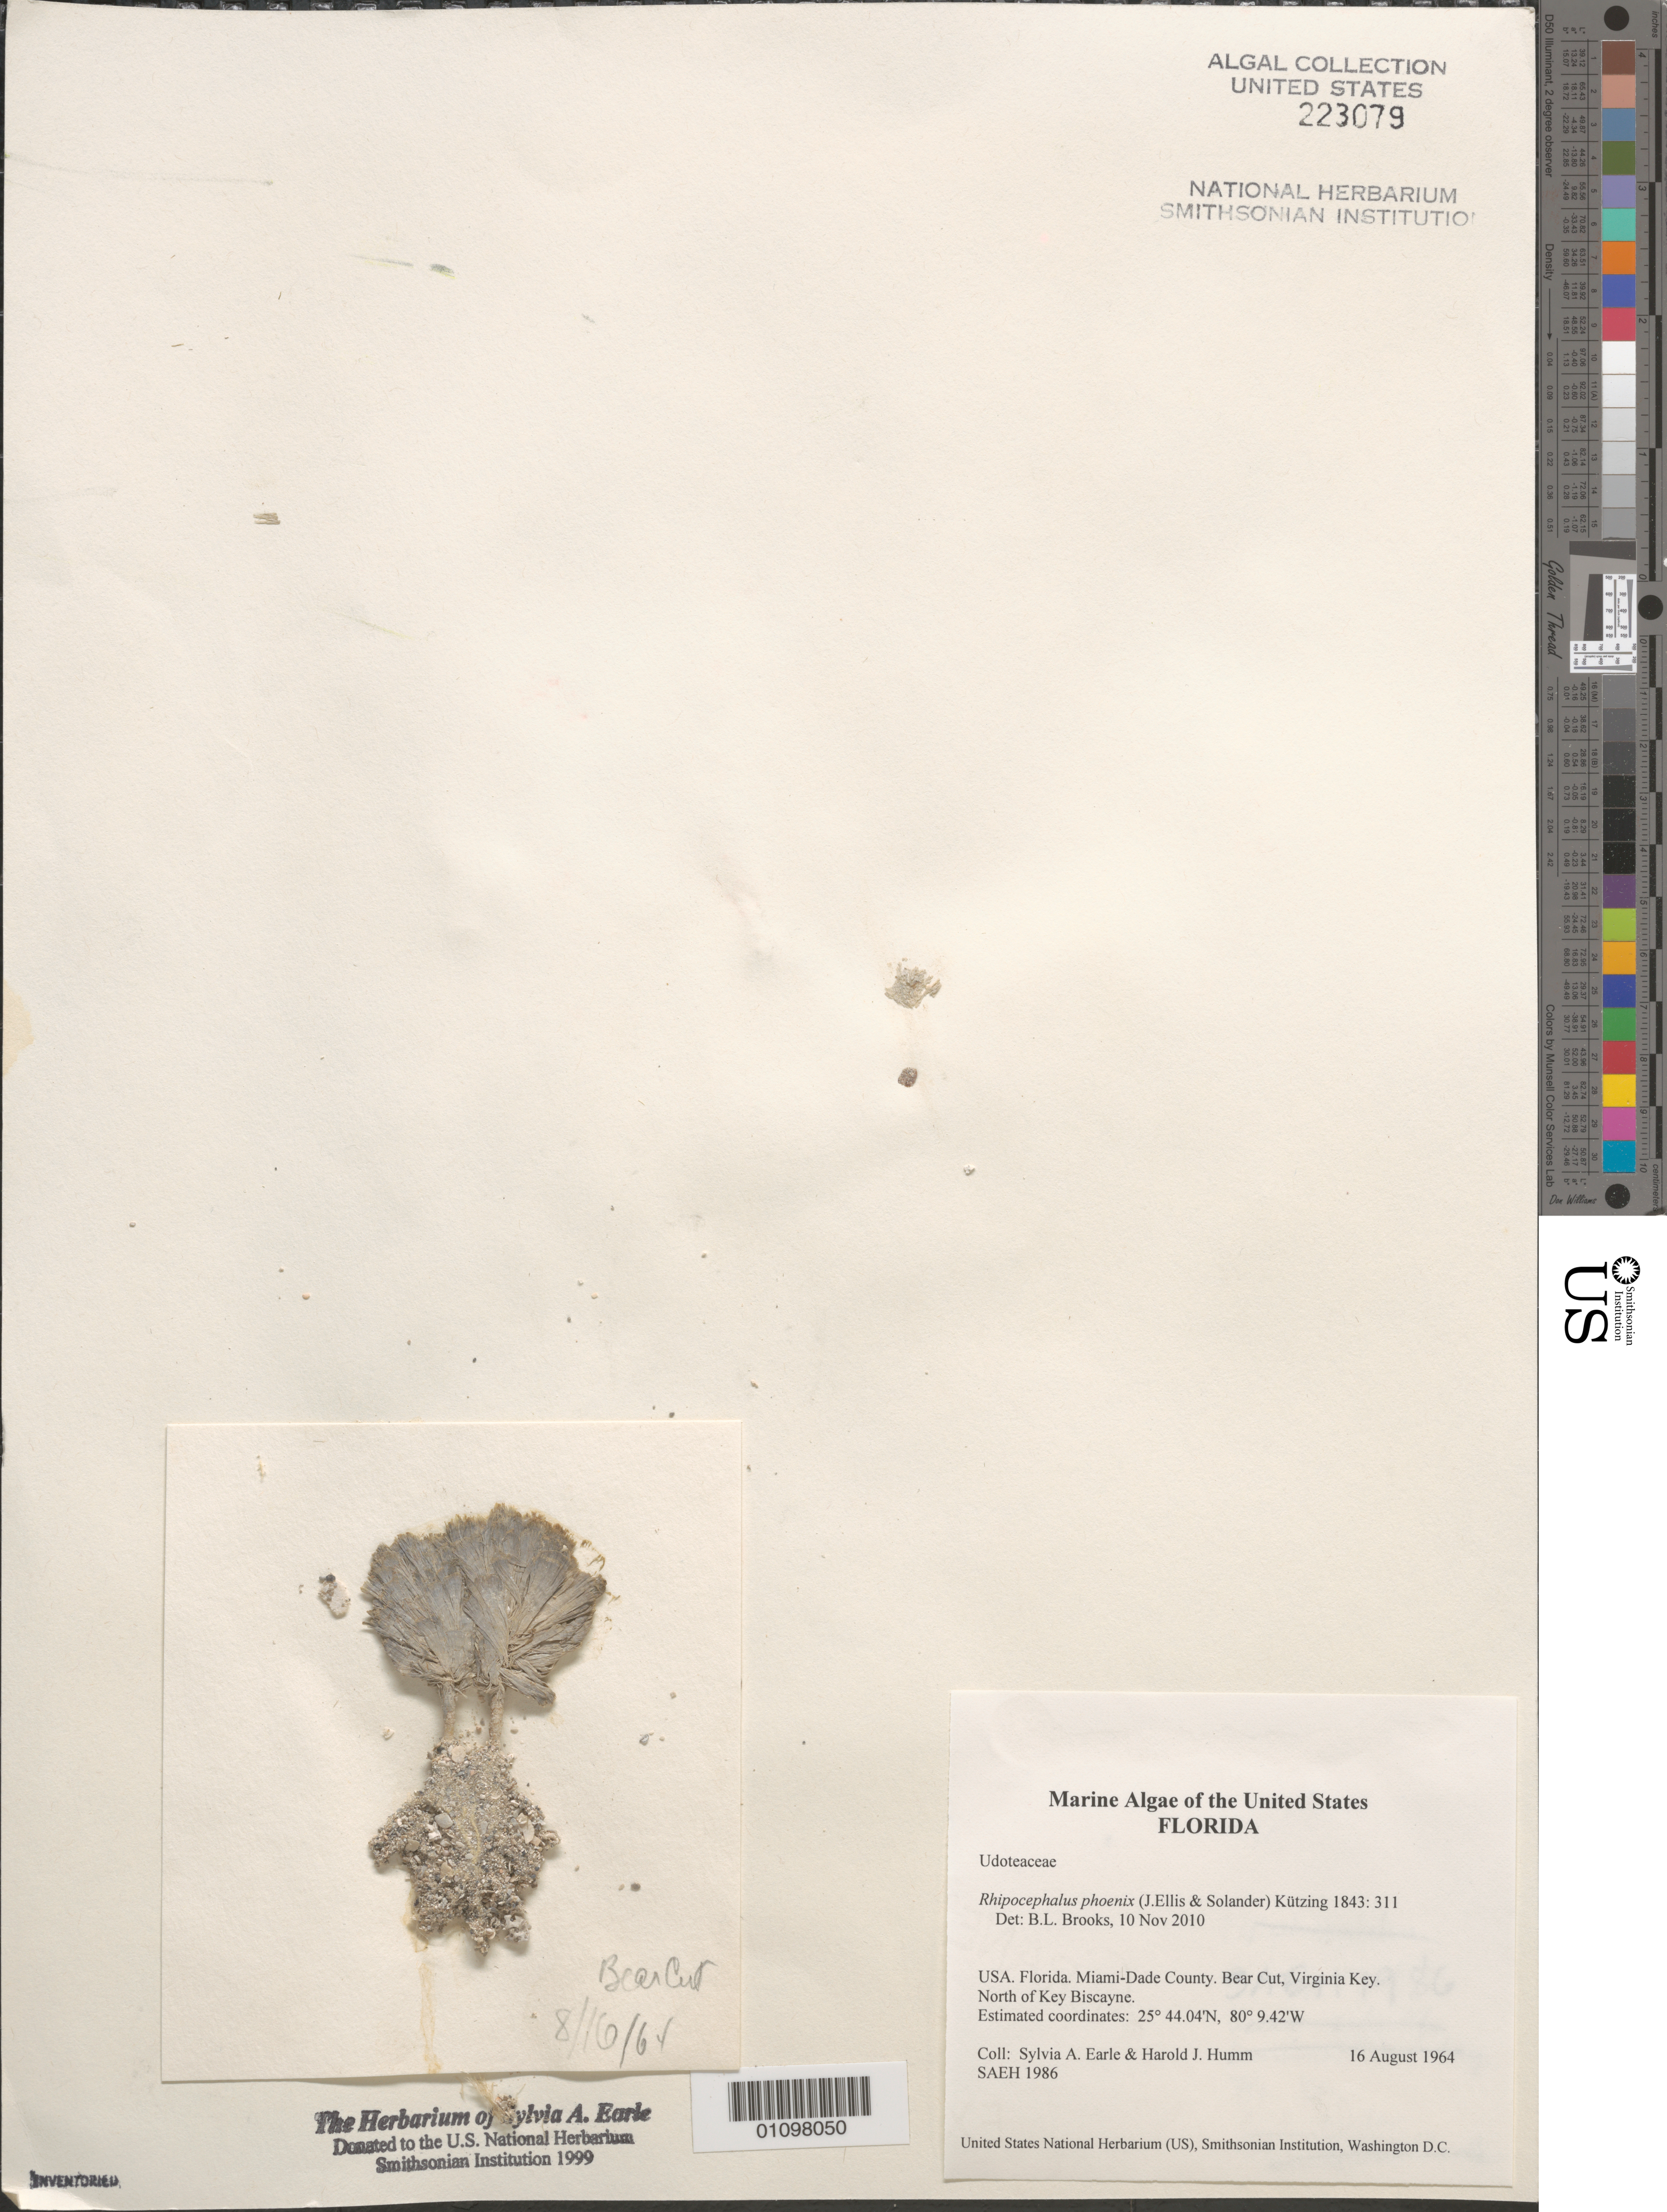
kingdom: Plantae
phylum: Chlorophyta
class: Ulvophyceae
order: Bryopsidales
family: Udoteaceae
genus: Rhipocephalus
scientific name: Rhipocephalus phoenix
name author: (J. Ellis & Sol.) Kütz.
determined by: Brooks, B. L., (BOT), Smithsonian Institution - National Museum of Natural History (UNITED STATES)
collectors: S. A. Earle & H. J. Humm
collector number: SAEH 1986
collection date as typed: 16 Aug 1964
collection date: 1964-08-16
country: United States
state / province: Florida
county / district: Miami-Dade County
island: Virginia Key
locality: Bear Cut, north of Key Biscayne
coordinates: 25 44.04'N, 80 9.42'W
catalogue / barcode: US 223079